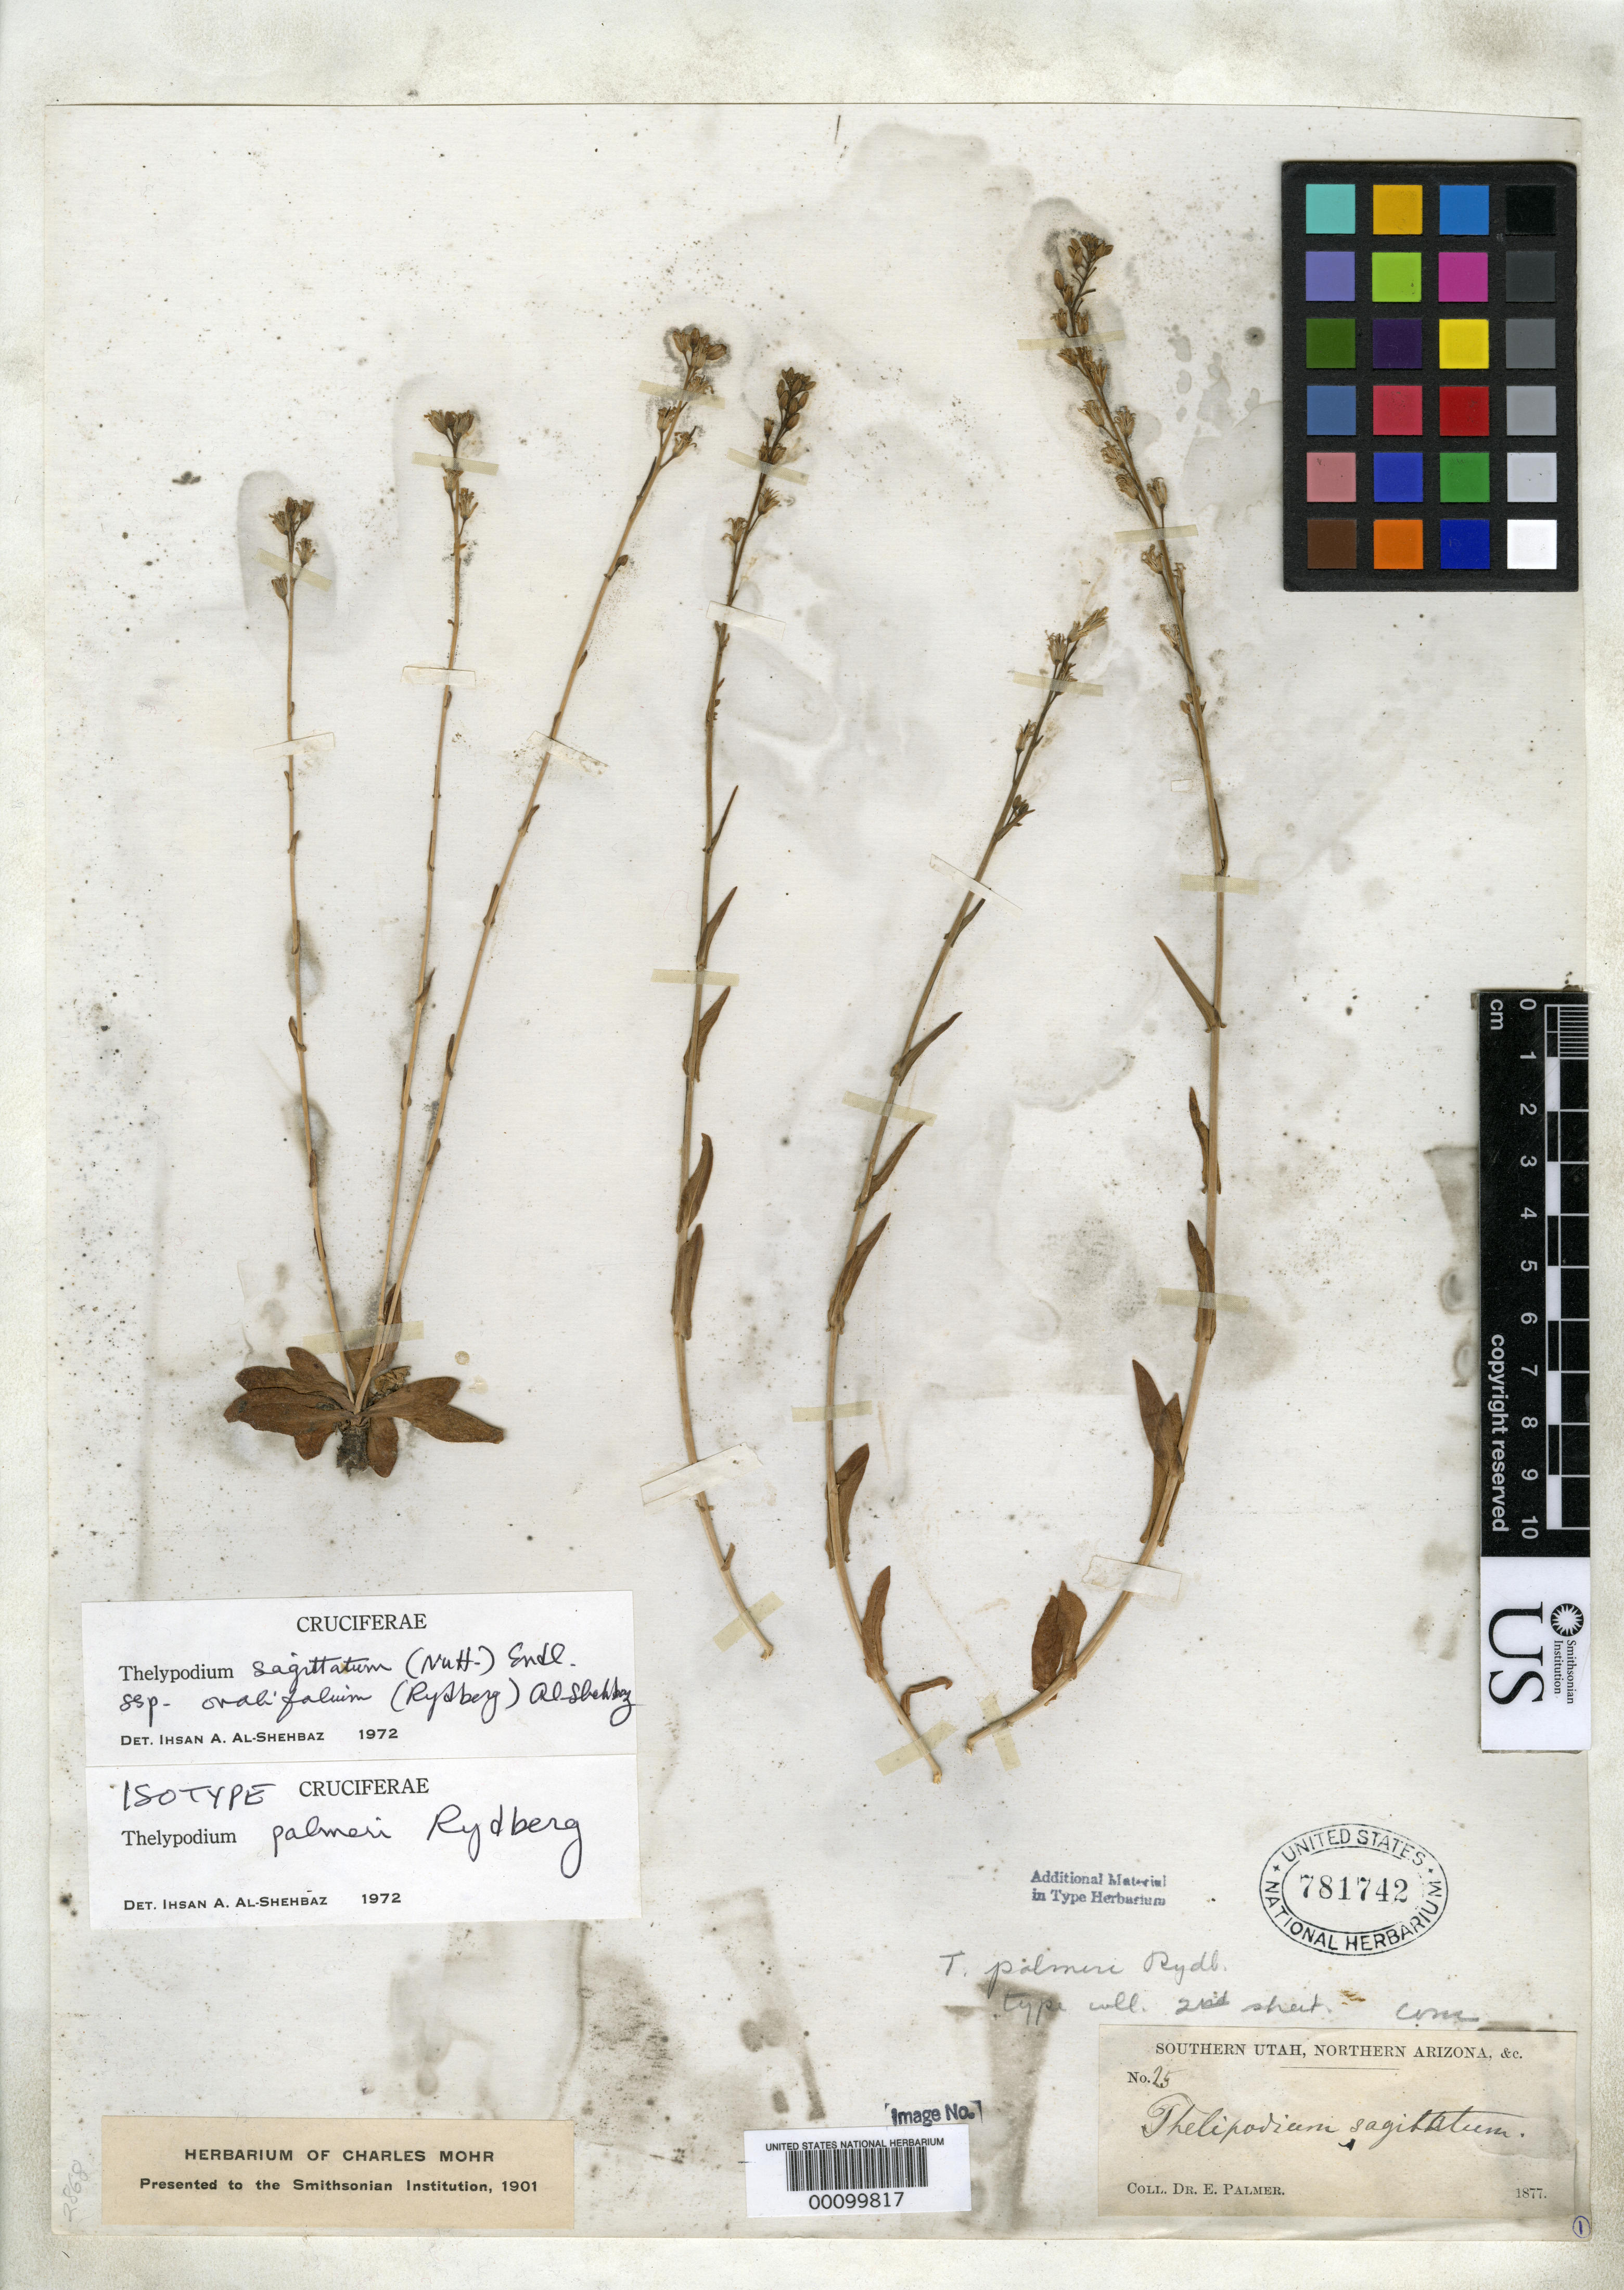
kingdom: Plantae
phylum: Tracheophyta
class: Magnoliopsida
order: Brassicales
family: Brassicaceae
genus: Thelypodium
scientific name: Thelypodium palmeri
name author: Rydb.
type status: Isotype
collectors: E. Palmer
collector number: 25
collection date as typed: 1857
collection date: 1857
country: United States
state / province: Utah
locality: Southern Part.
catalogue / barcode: US 781742